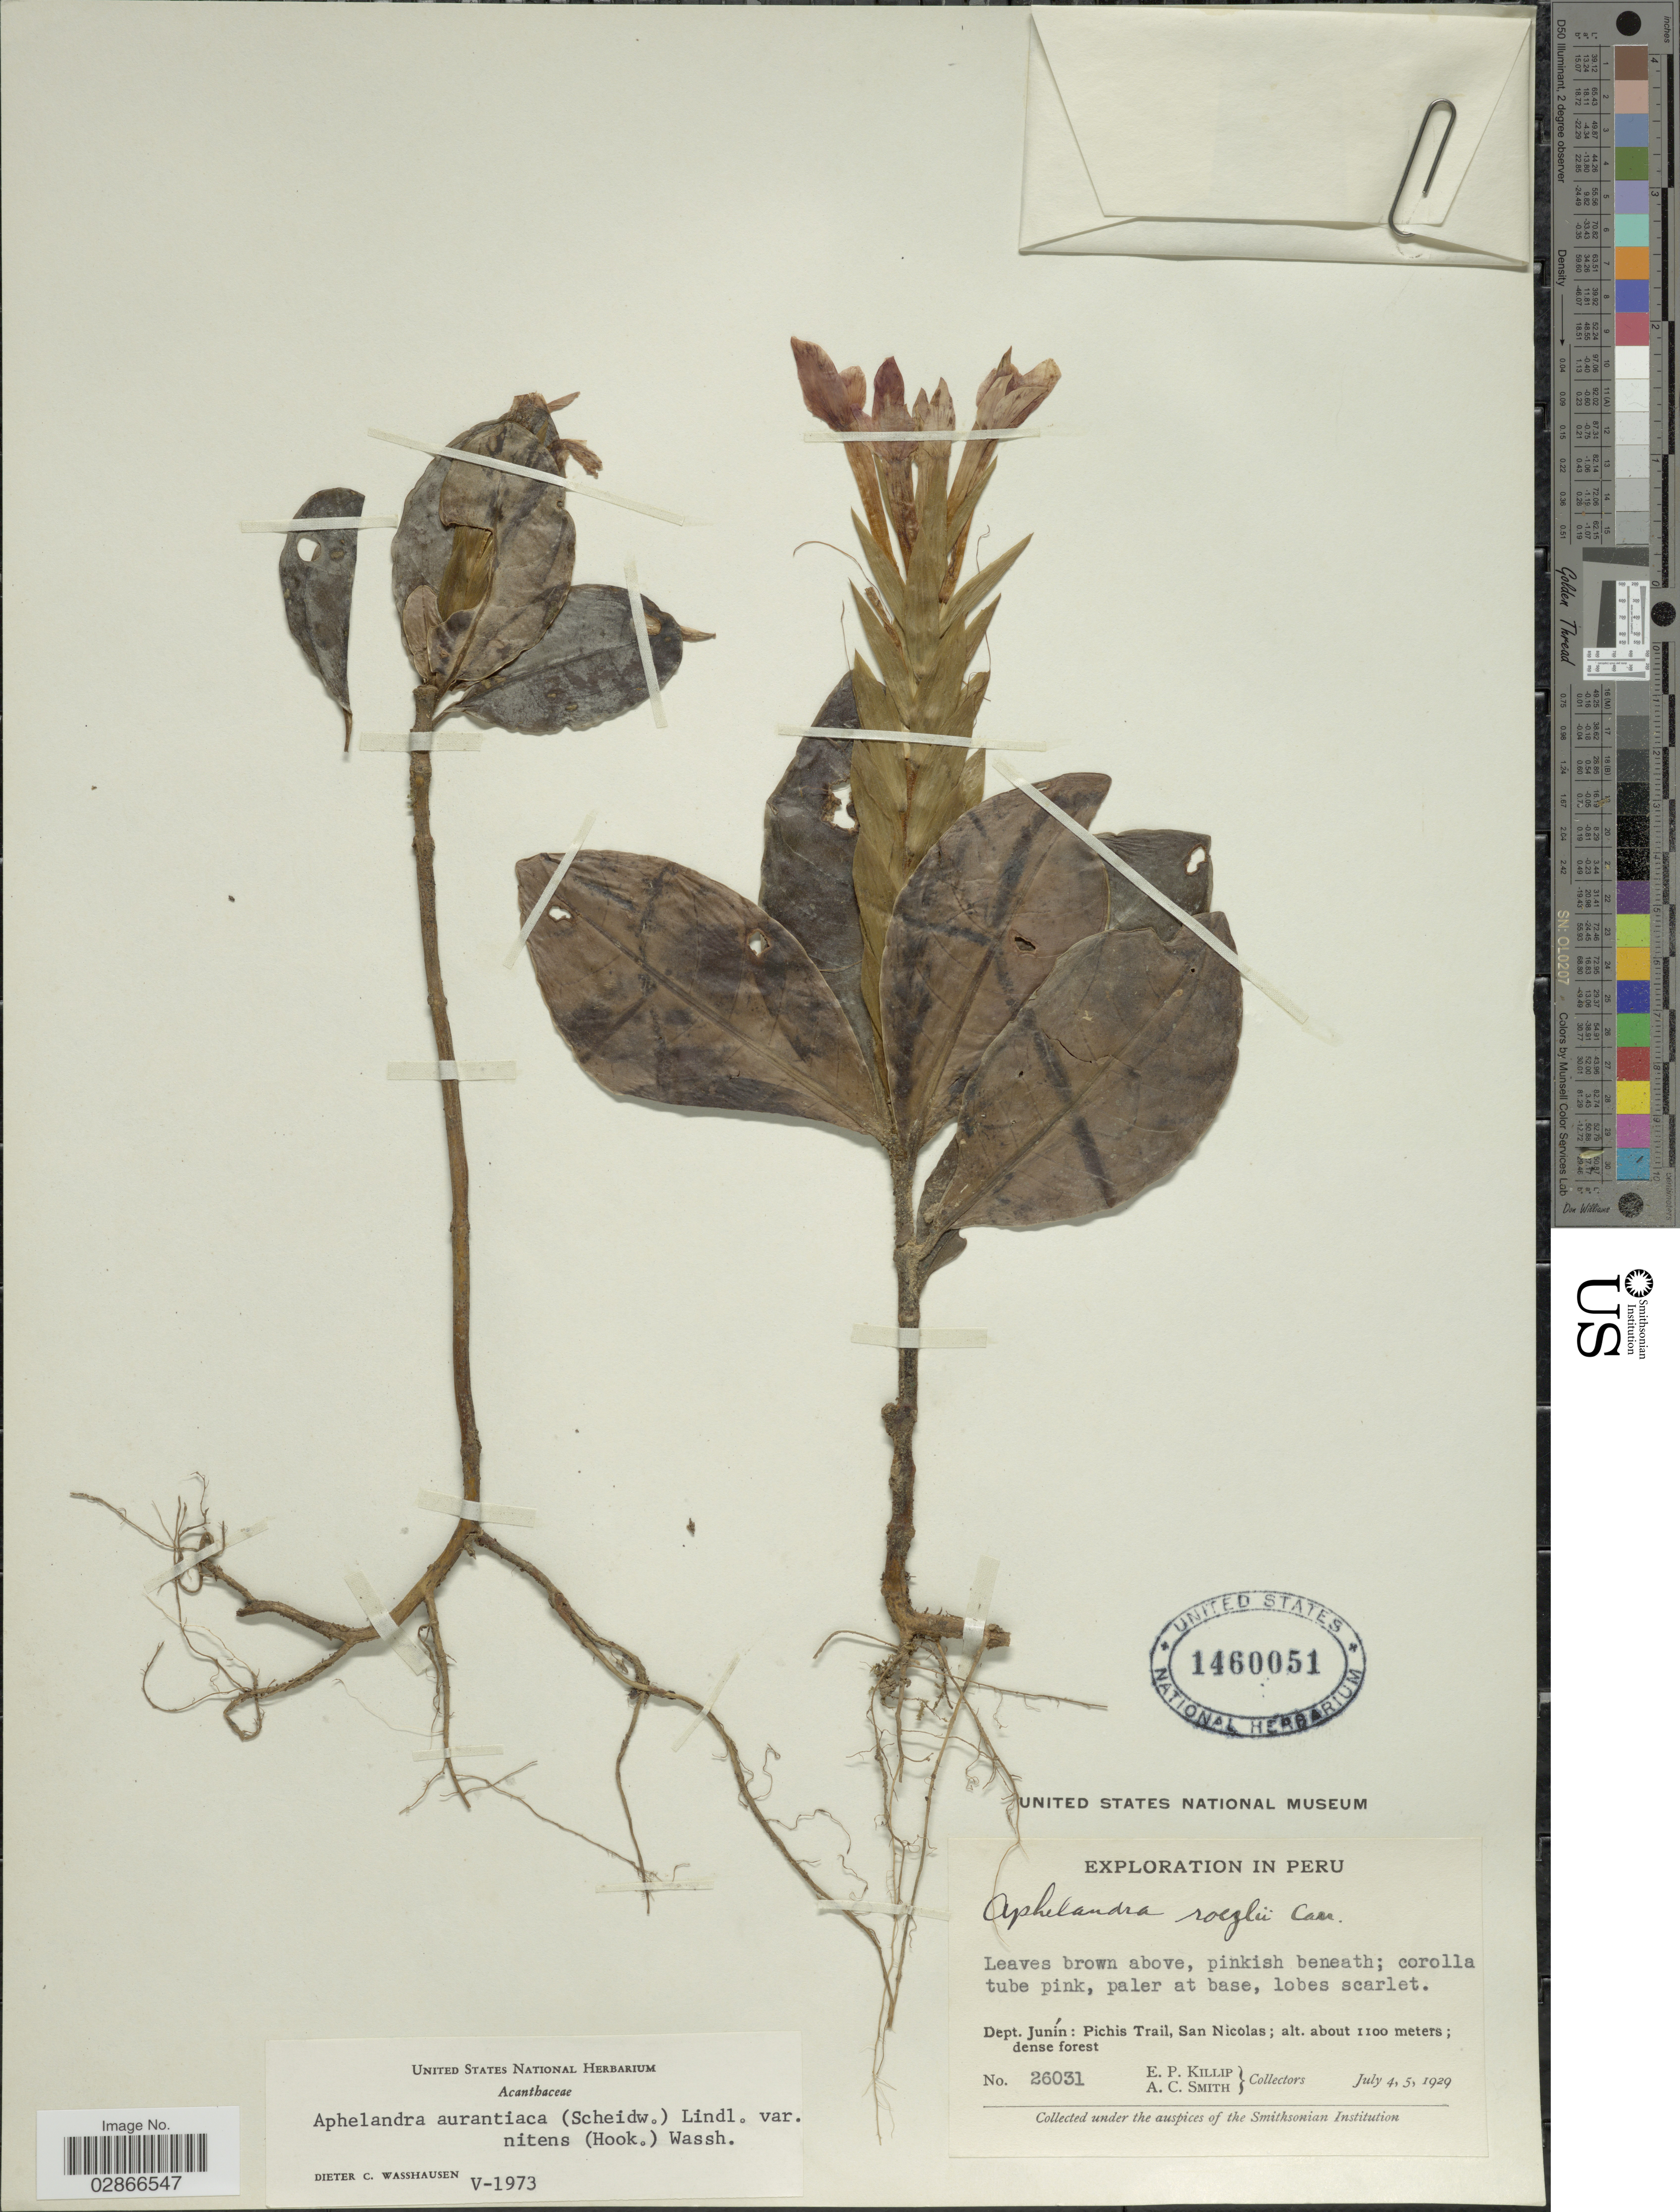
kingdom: Plantae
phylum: Tracheophyta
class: Magnoliopsida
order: Lamiales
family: Acanthaceae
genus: Aphelandra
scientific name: Aphelandra aurantiaca var. nitens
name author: (Hook.) Wassh.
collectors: E. P. Killip & A. C. Smith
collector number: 26031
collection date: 1929-07-04/1929-07-05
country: Peru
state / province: Junín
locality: Dept. Junín: Pichis Trail, San Nicolas.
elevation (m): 1100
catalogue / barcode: US 1460051